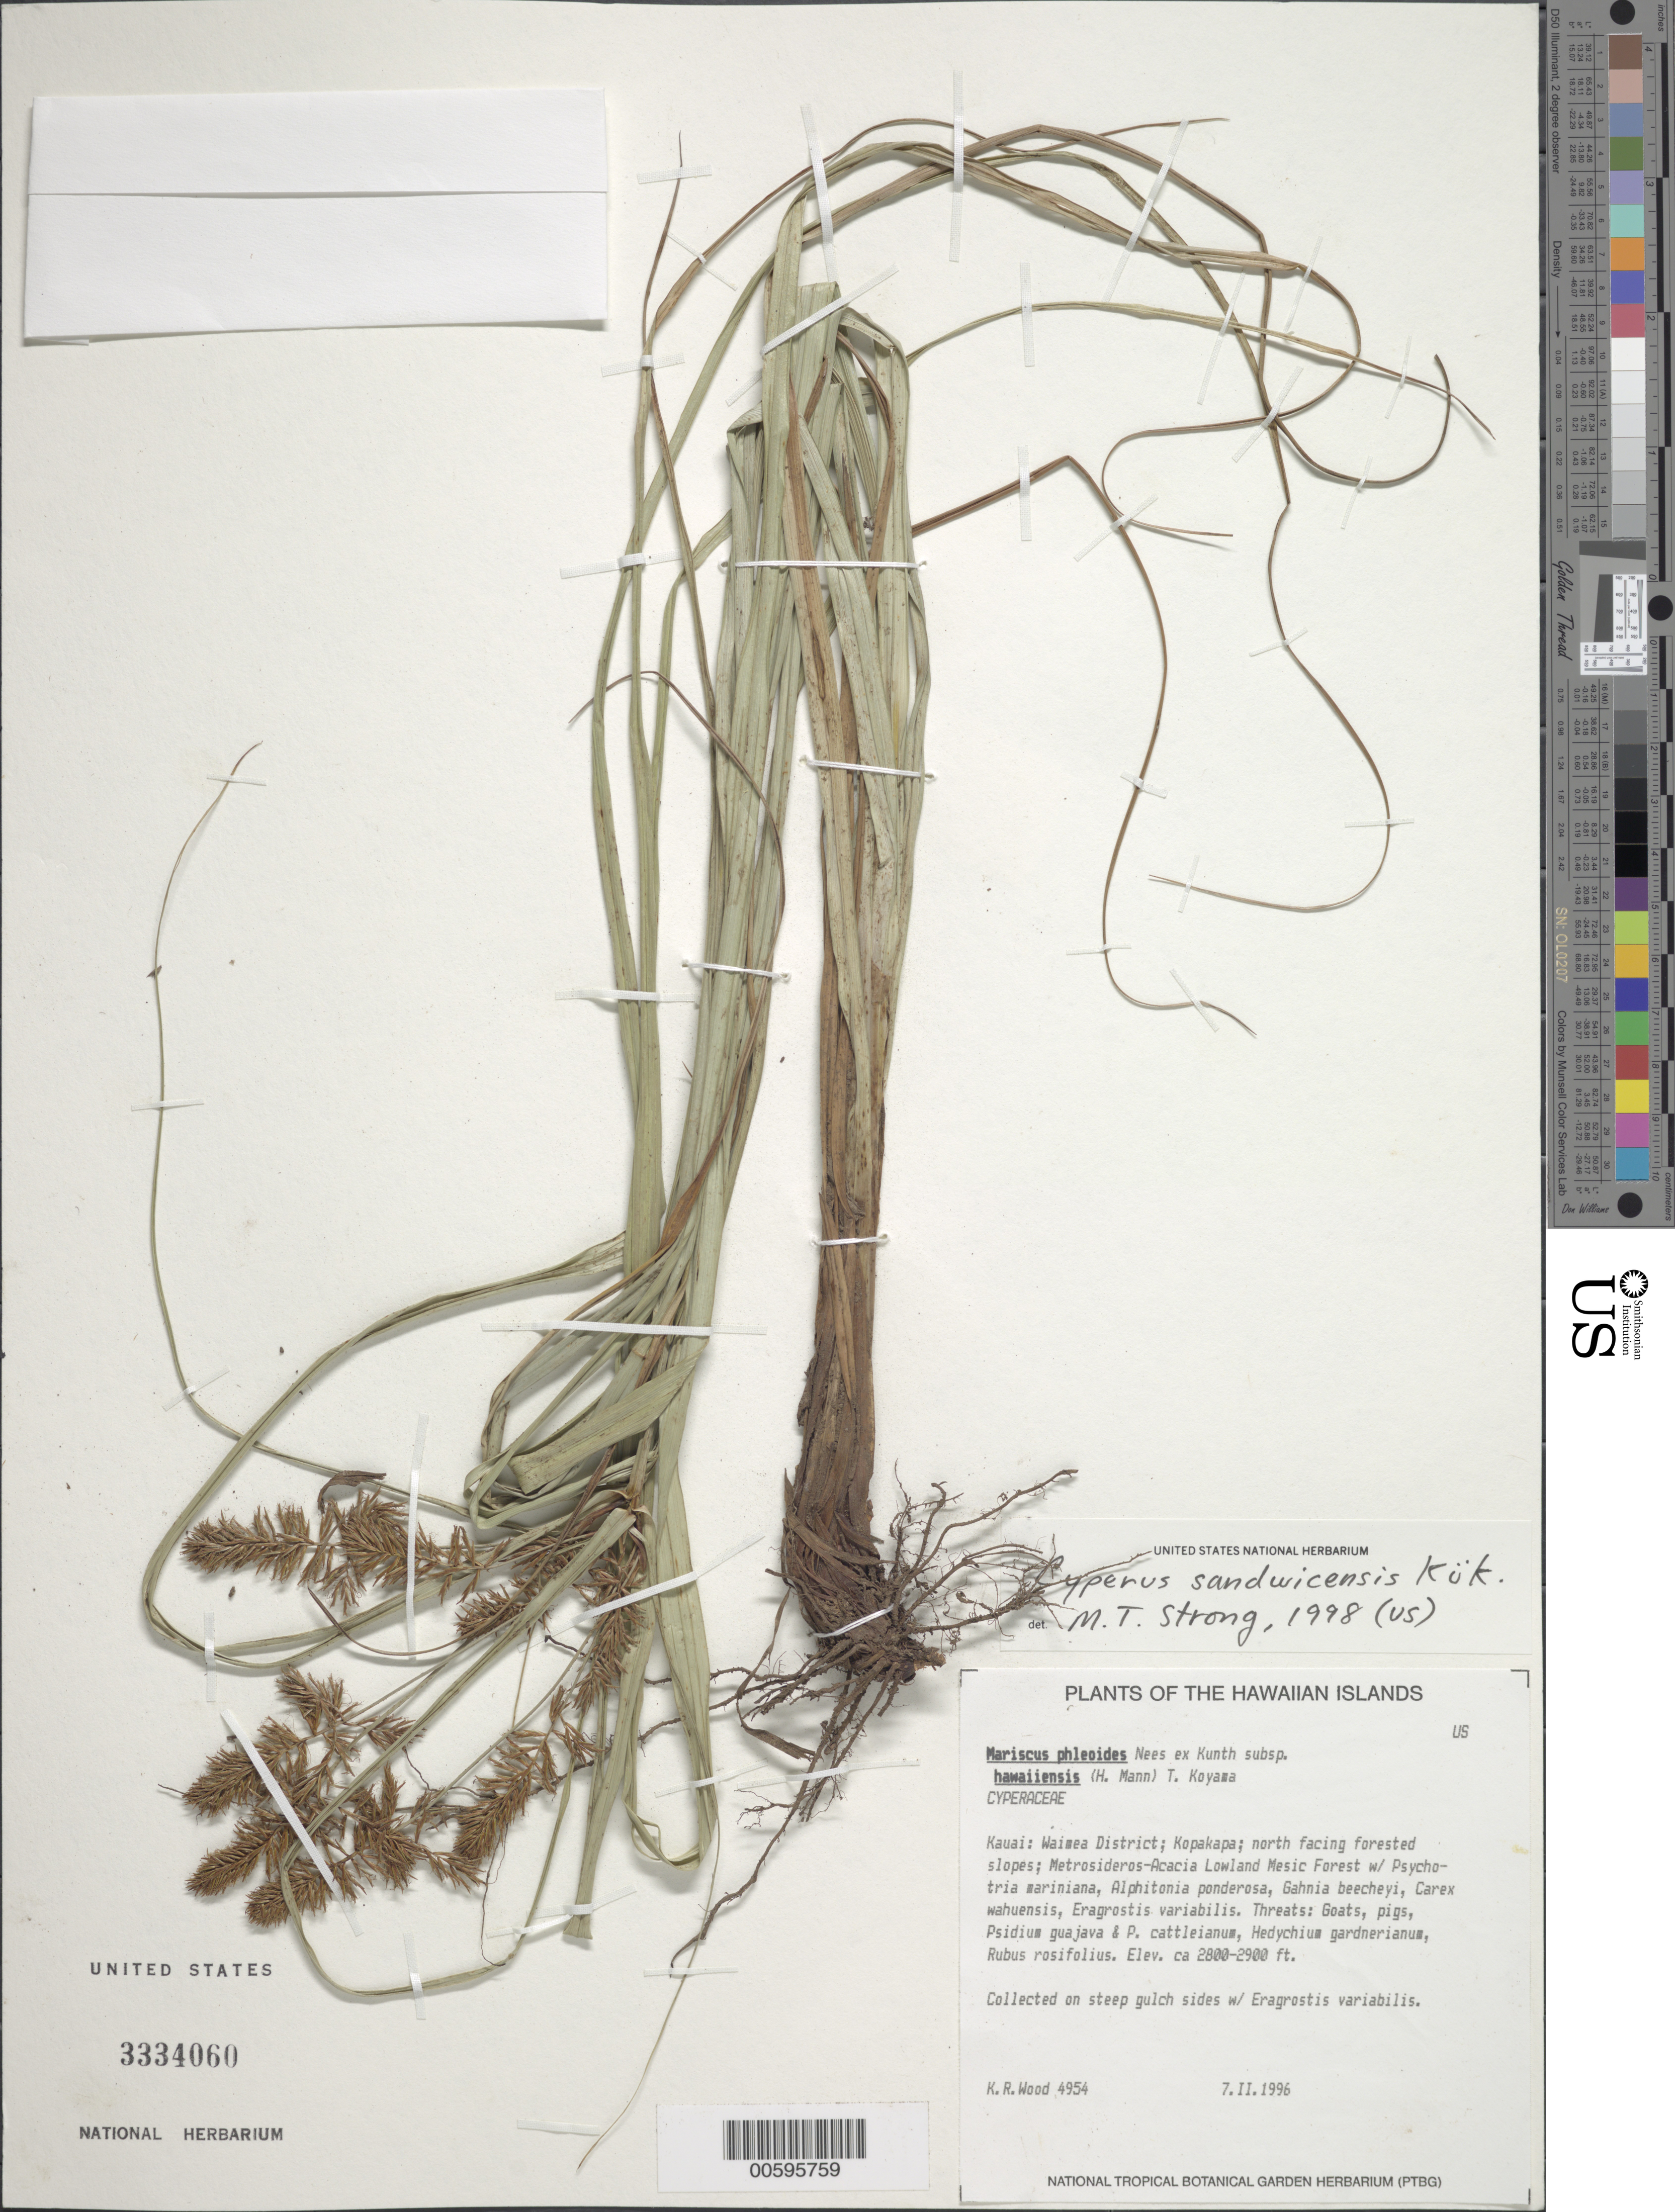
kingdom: Plantae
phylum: Tracheophyta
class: Liliopsida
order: Poales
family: Cyperaceae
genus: Cyperus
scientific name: Cyperus sandwicensis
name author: Kük.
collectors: K. R. Wood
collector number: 4954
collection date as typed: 7 Feb 1996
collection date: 1996-02-07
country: United States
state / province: Hawaii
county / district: Kauai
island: Kaua'i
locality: Waimea Dist; Kopakapa; N facing forested slopes.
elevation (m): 853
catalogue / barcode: US 3334060